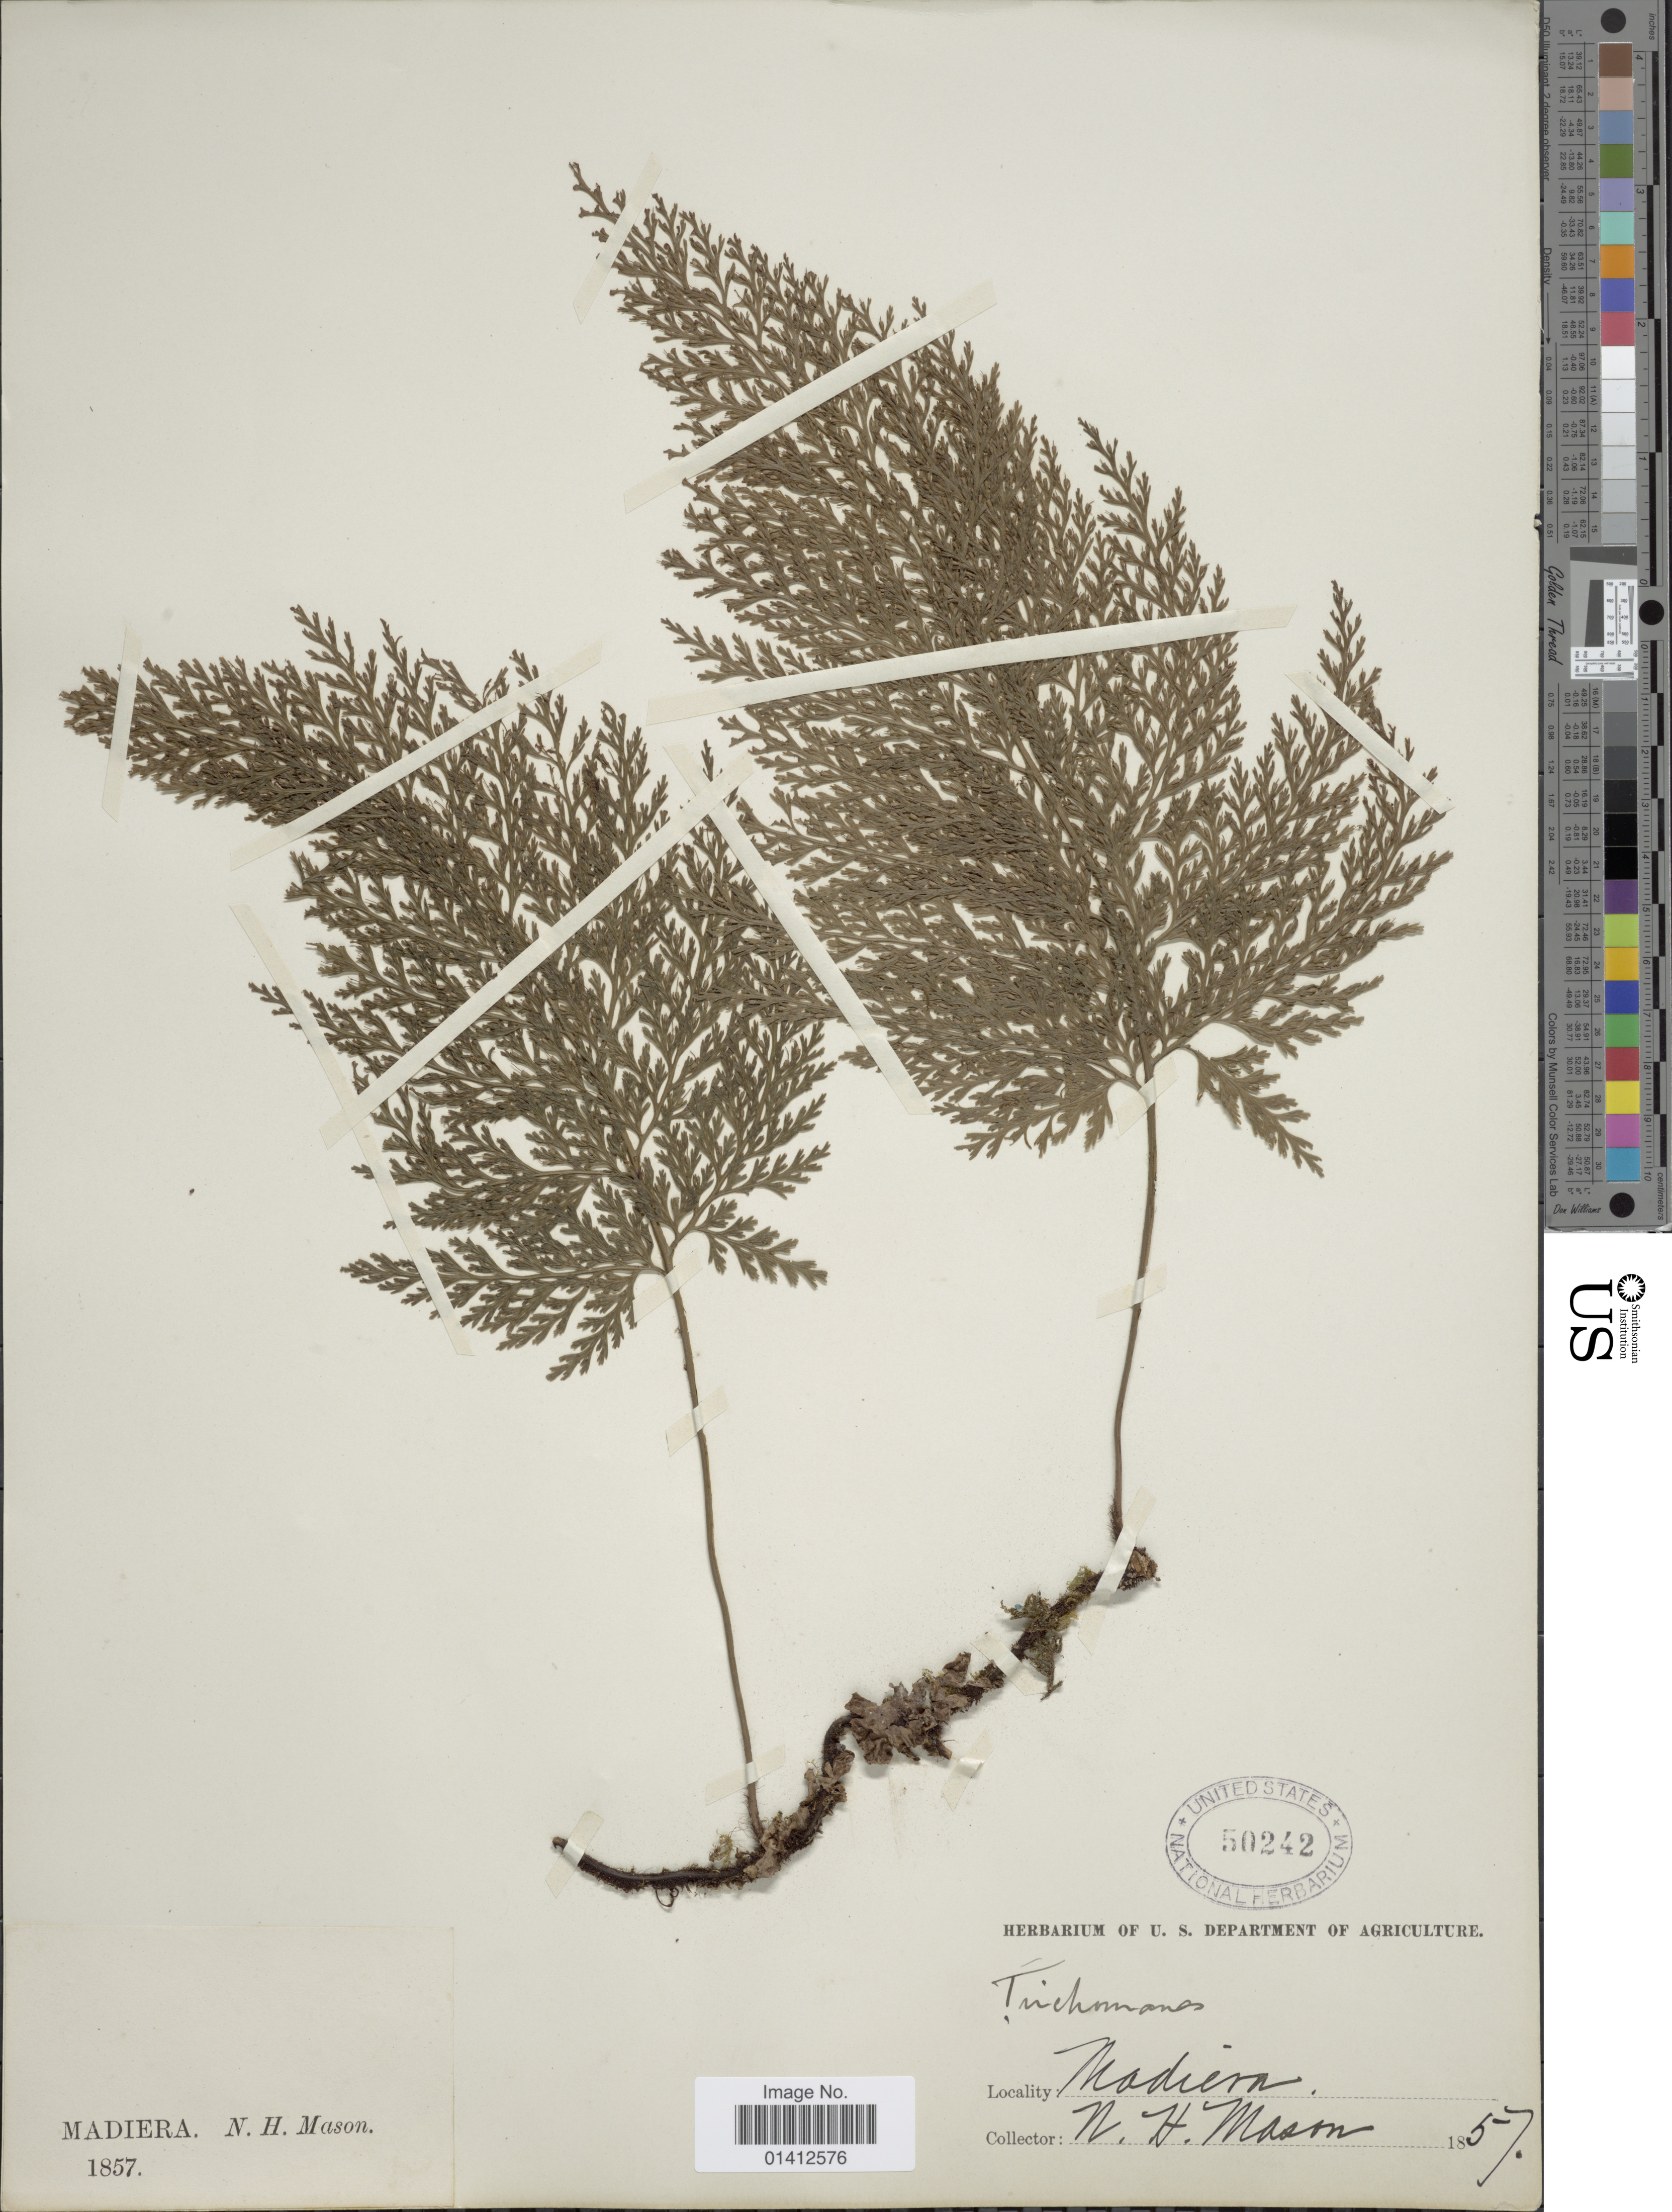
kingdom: Plantae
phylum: Tracheophyta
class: Polypodiopsida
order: Hymenophyllales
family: Hymenophyllaceae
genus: Vandenboschia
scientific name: Vandenboschia speciosa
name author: (Willd.) G. Kunkel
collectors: N. Mason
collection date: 1857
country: Portugal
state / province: Madeira (Aut. Reg.)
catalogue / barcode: US 50242